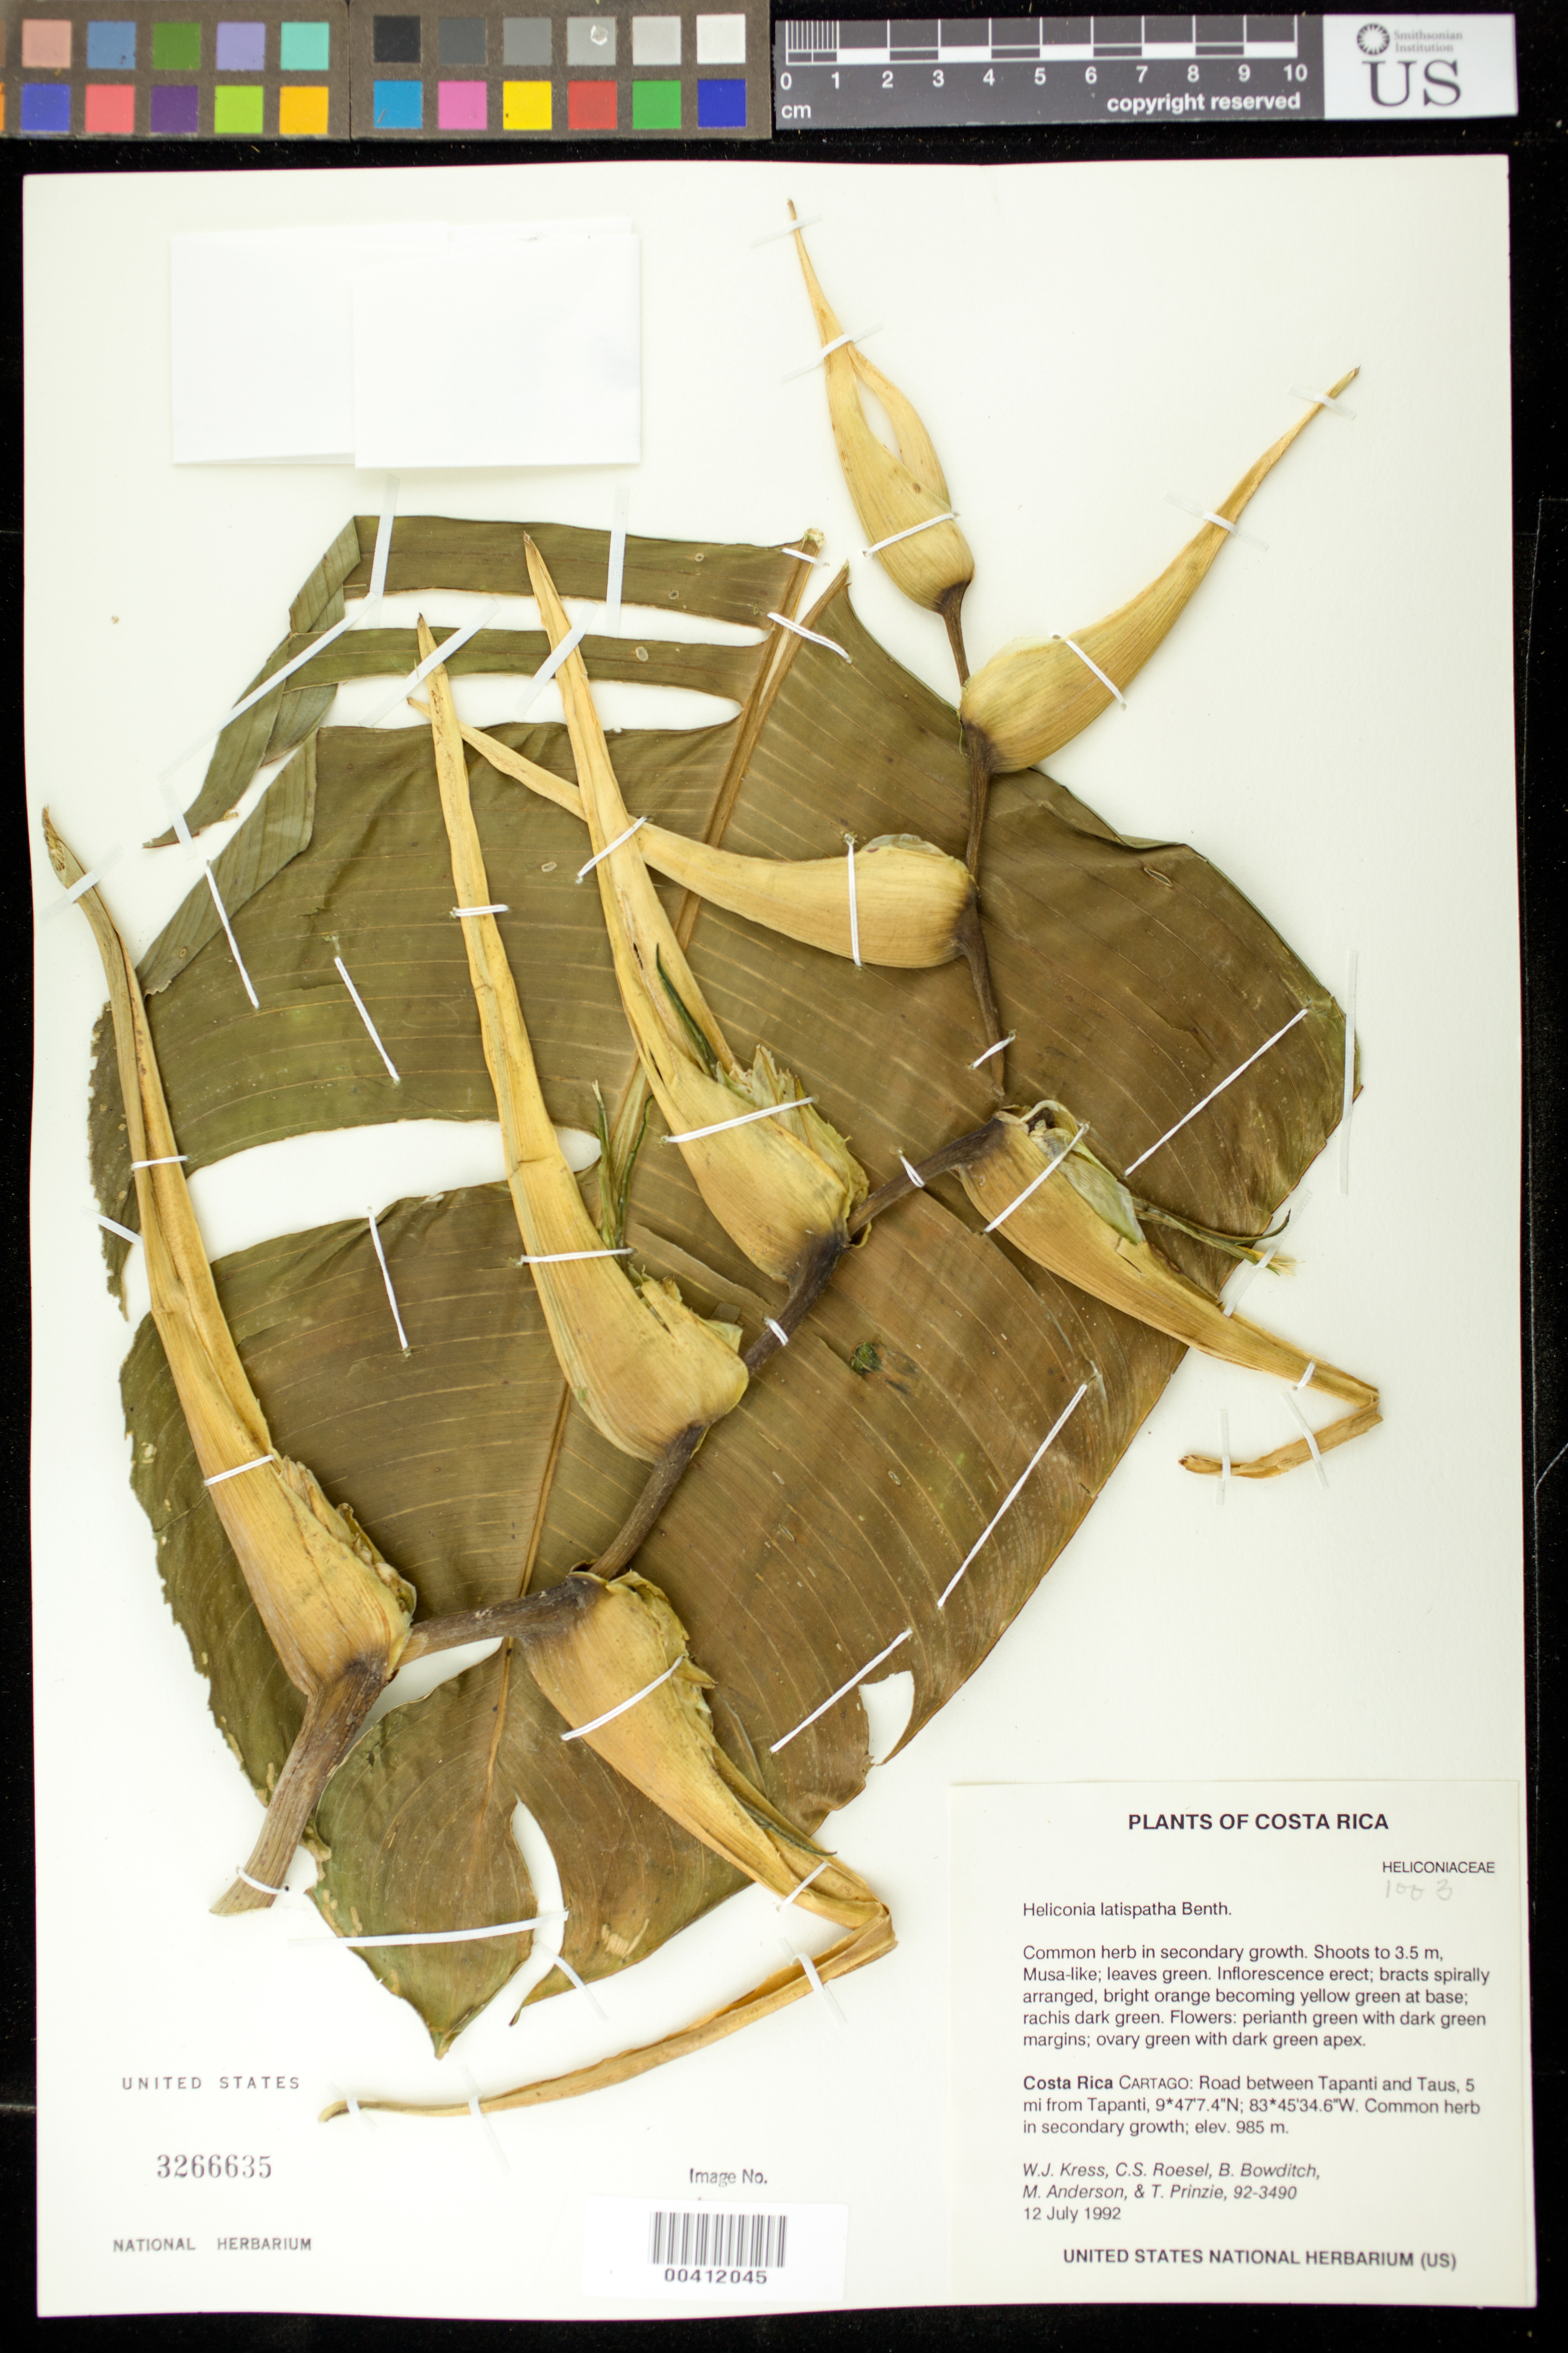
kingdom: Plantae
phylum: Tracheophyta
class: Liliopsida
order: Zingiberales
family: Heliconiaceae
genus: Heliconia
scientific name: Heliconia latispatha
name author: Benth.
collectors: W. J. Kress, C. S. Roesel, B. Bowditch, M. Anderson & T. Prinzie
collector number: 92-3490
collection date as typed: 12 Jul 1992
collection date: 1992-07-12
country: Costa Rica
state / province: Cartago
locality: Rd between Tapanti and Taus, 5 mi. from Tapanti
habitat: Secondary growth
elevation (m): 985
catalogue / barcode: US 3266635